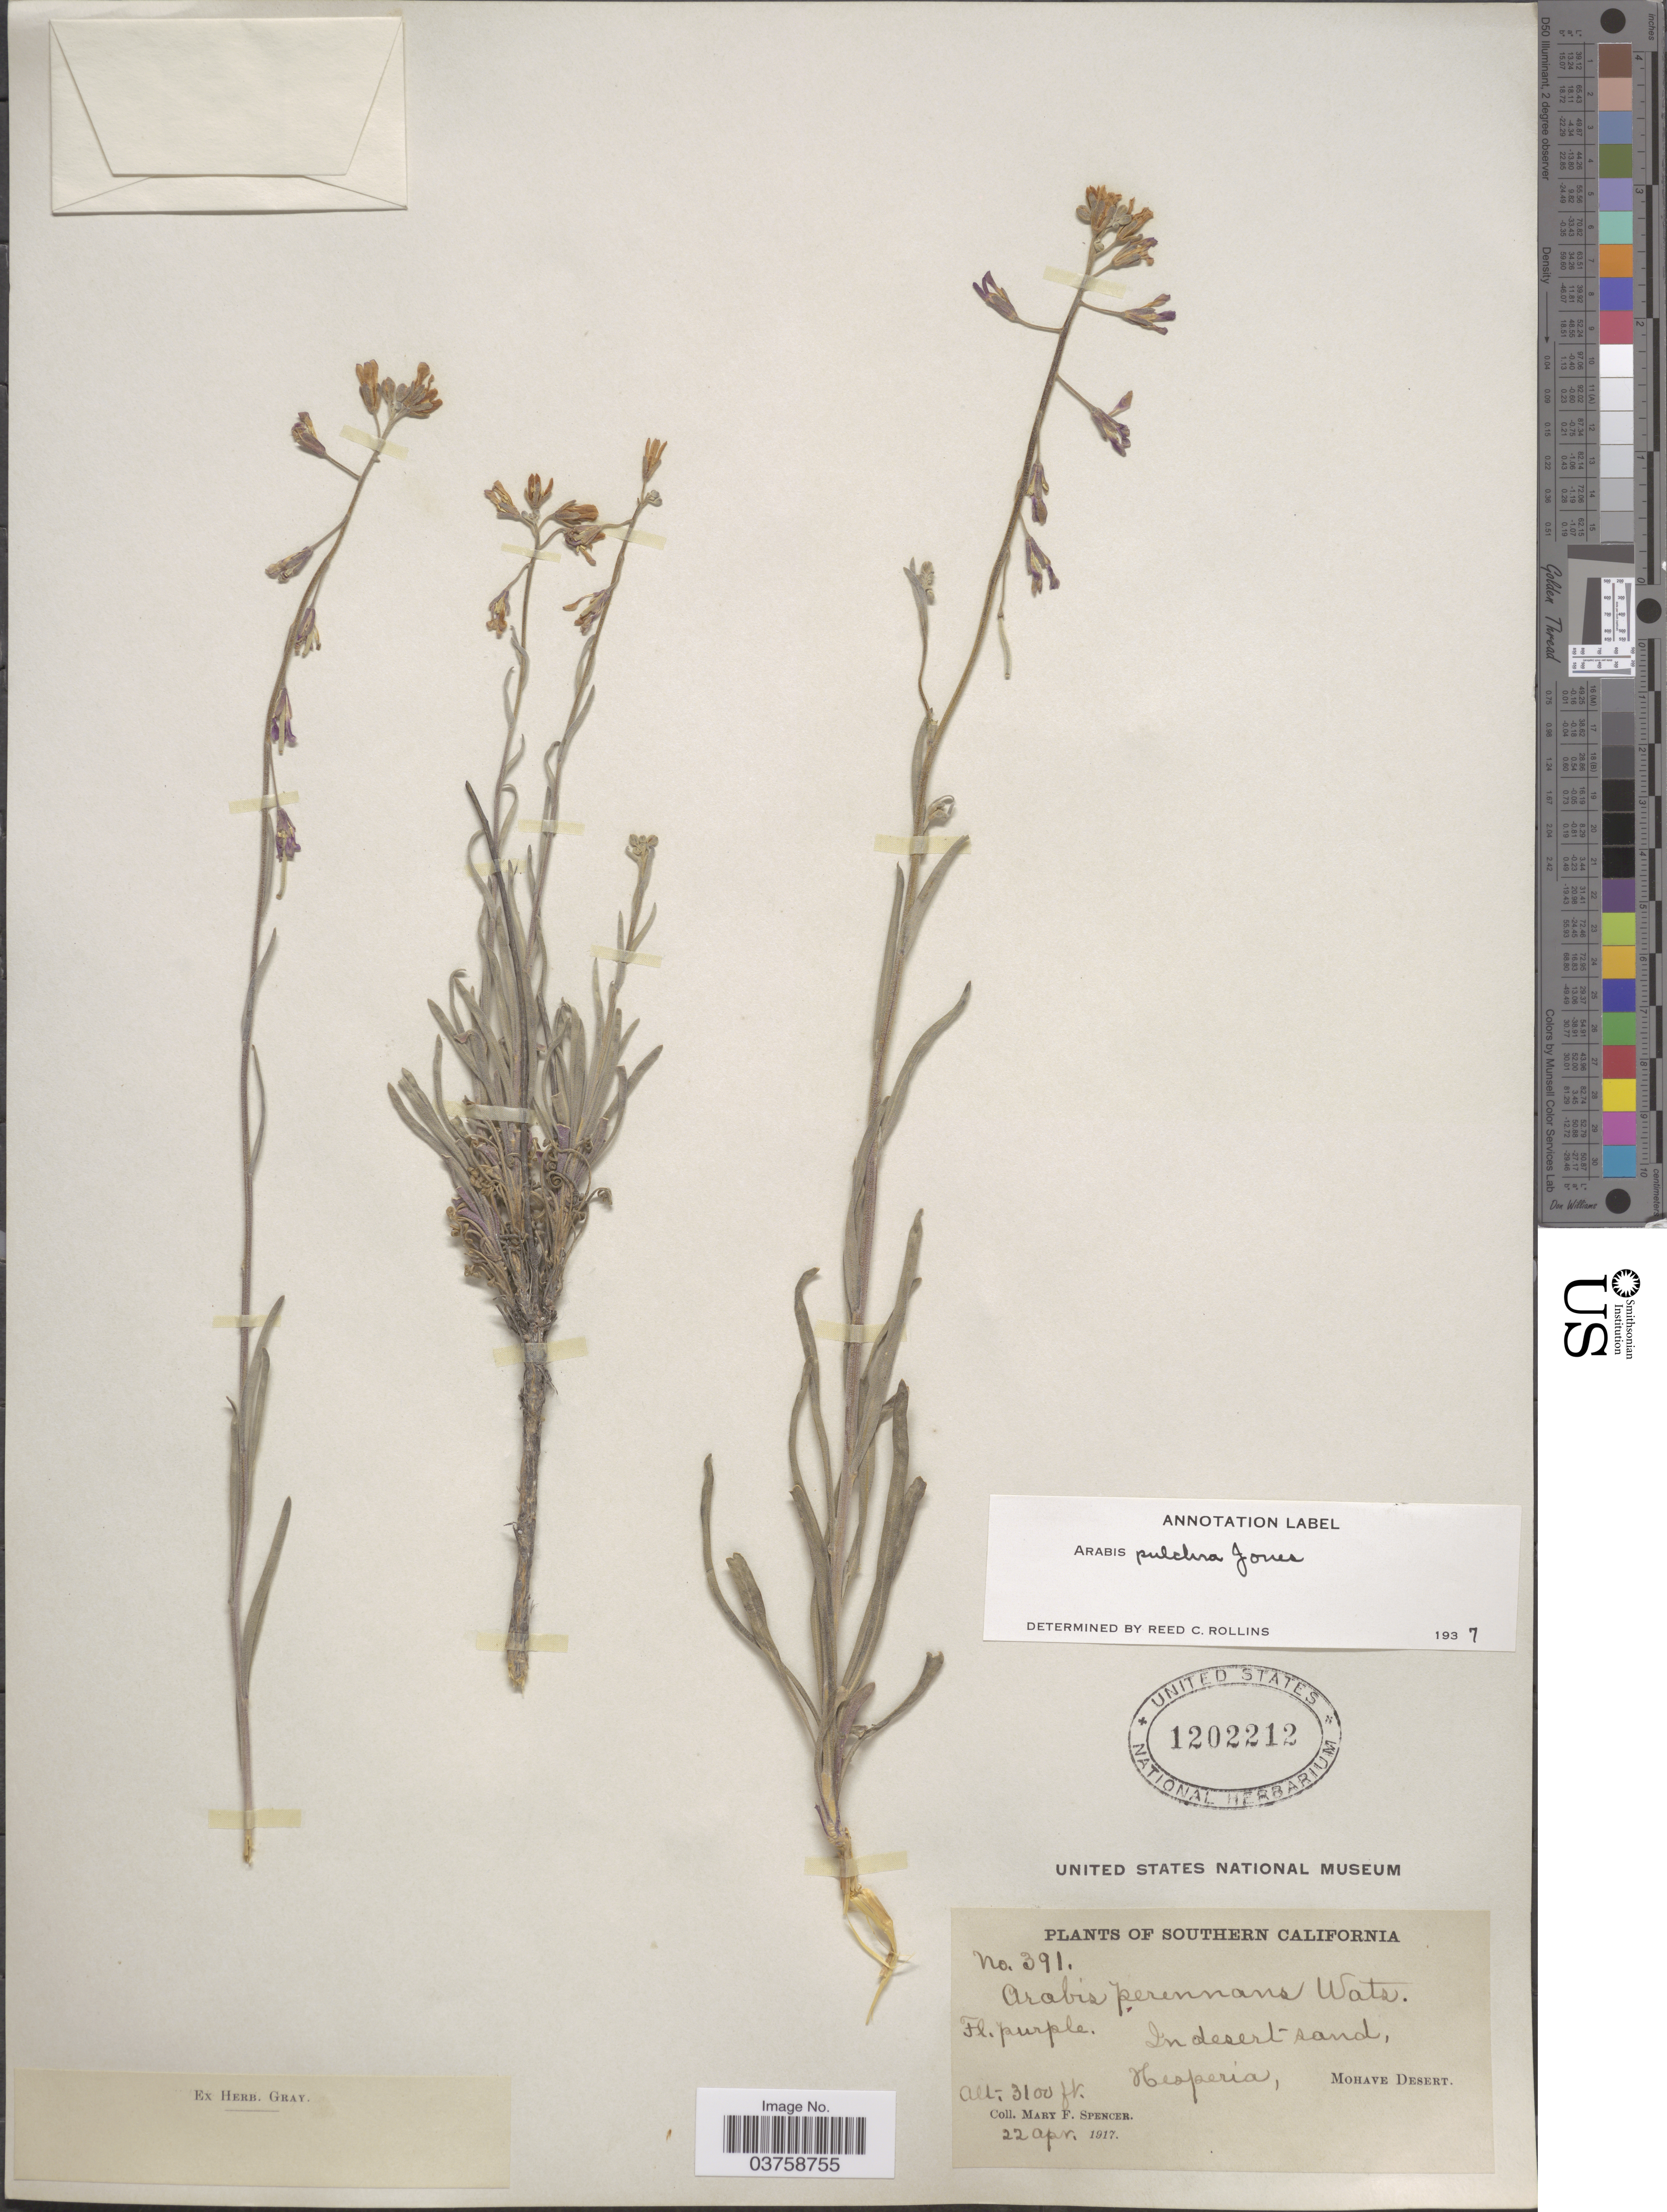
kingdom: Plantae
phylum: Tracheophyta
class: Magnoliopsida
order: Brassicales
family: Brassicaceae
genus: Arabis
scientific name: Arabis pulchra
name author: M.E. Jones ex S. Watson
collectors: M. Spencer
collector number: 391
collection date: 1917-04-22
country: United States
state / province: California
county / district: Kern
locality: Southern California. Hesperia, Mohave Desert.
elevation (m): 945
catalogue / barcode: US 1202212